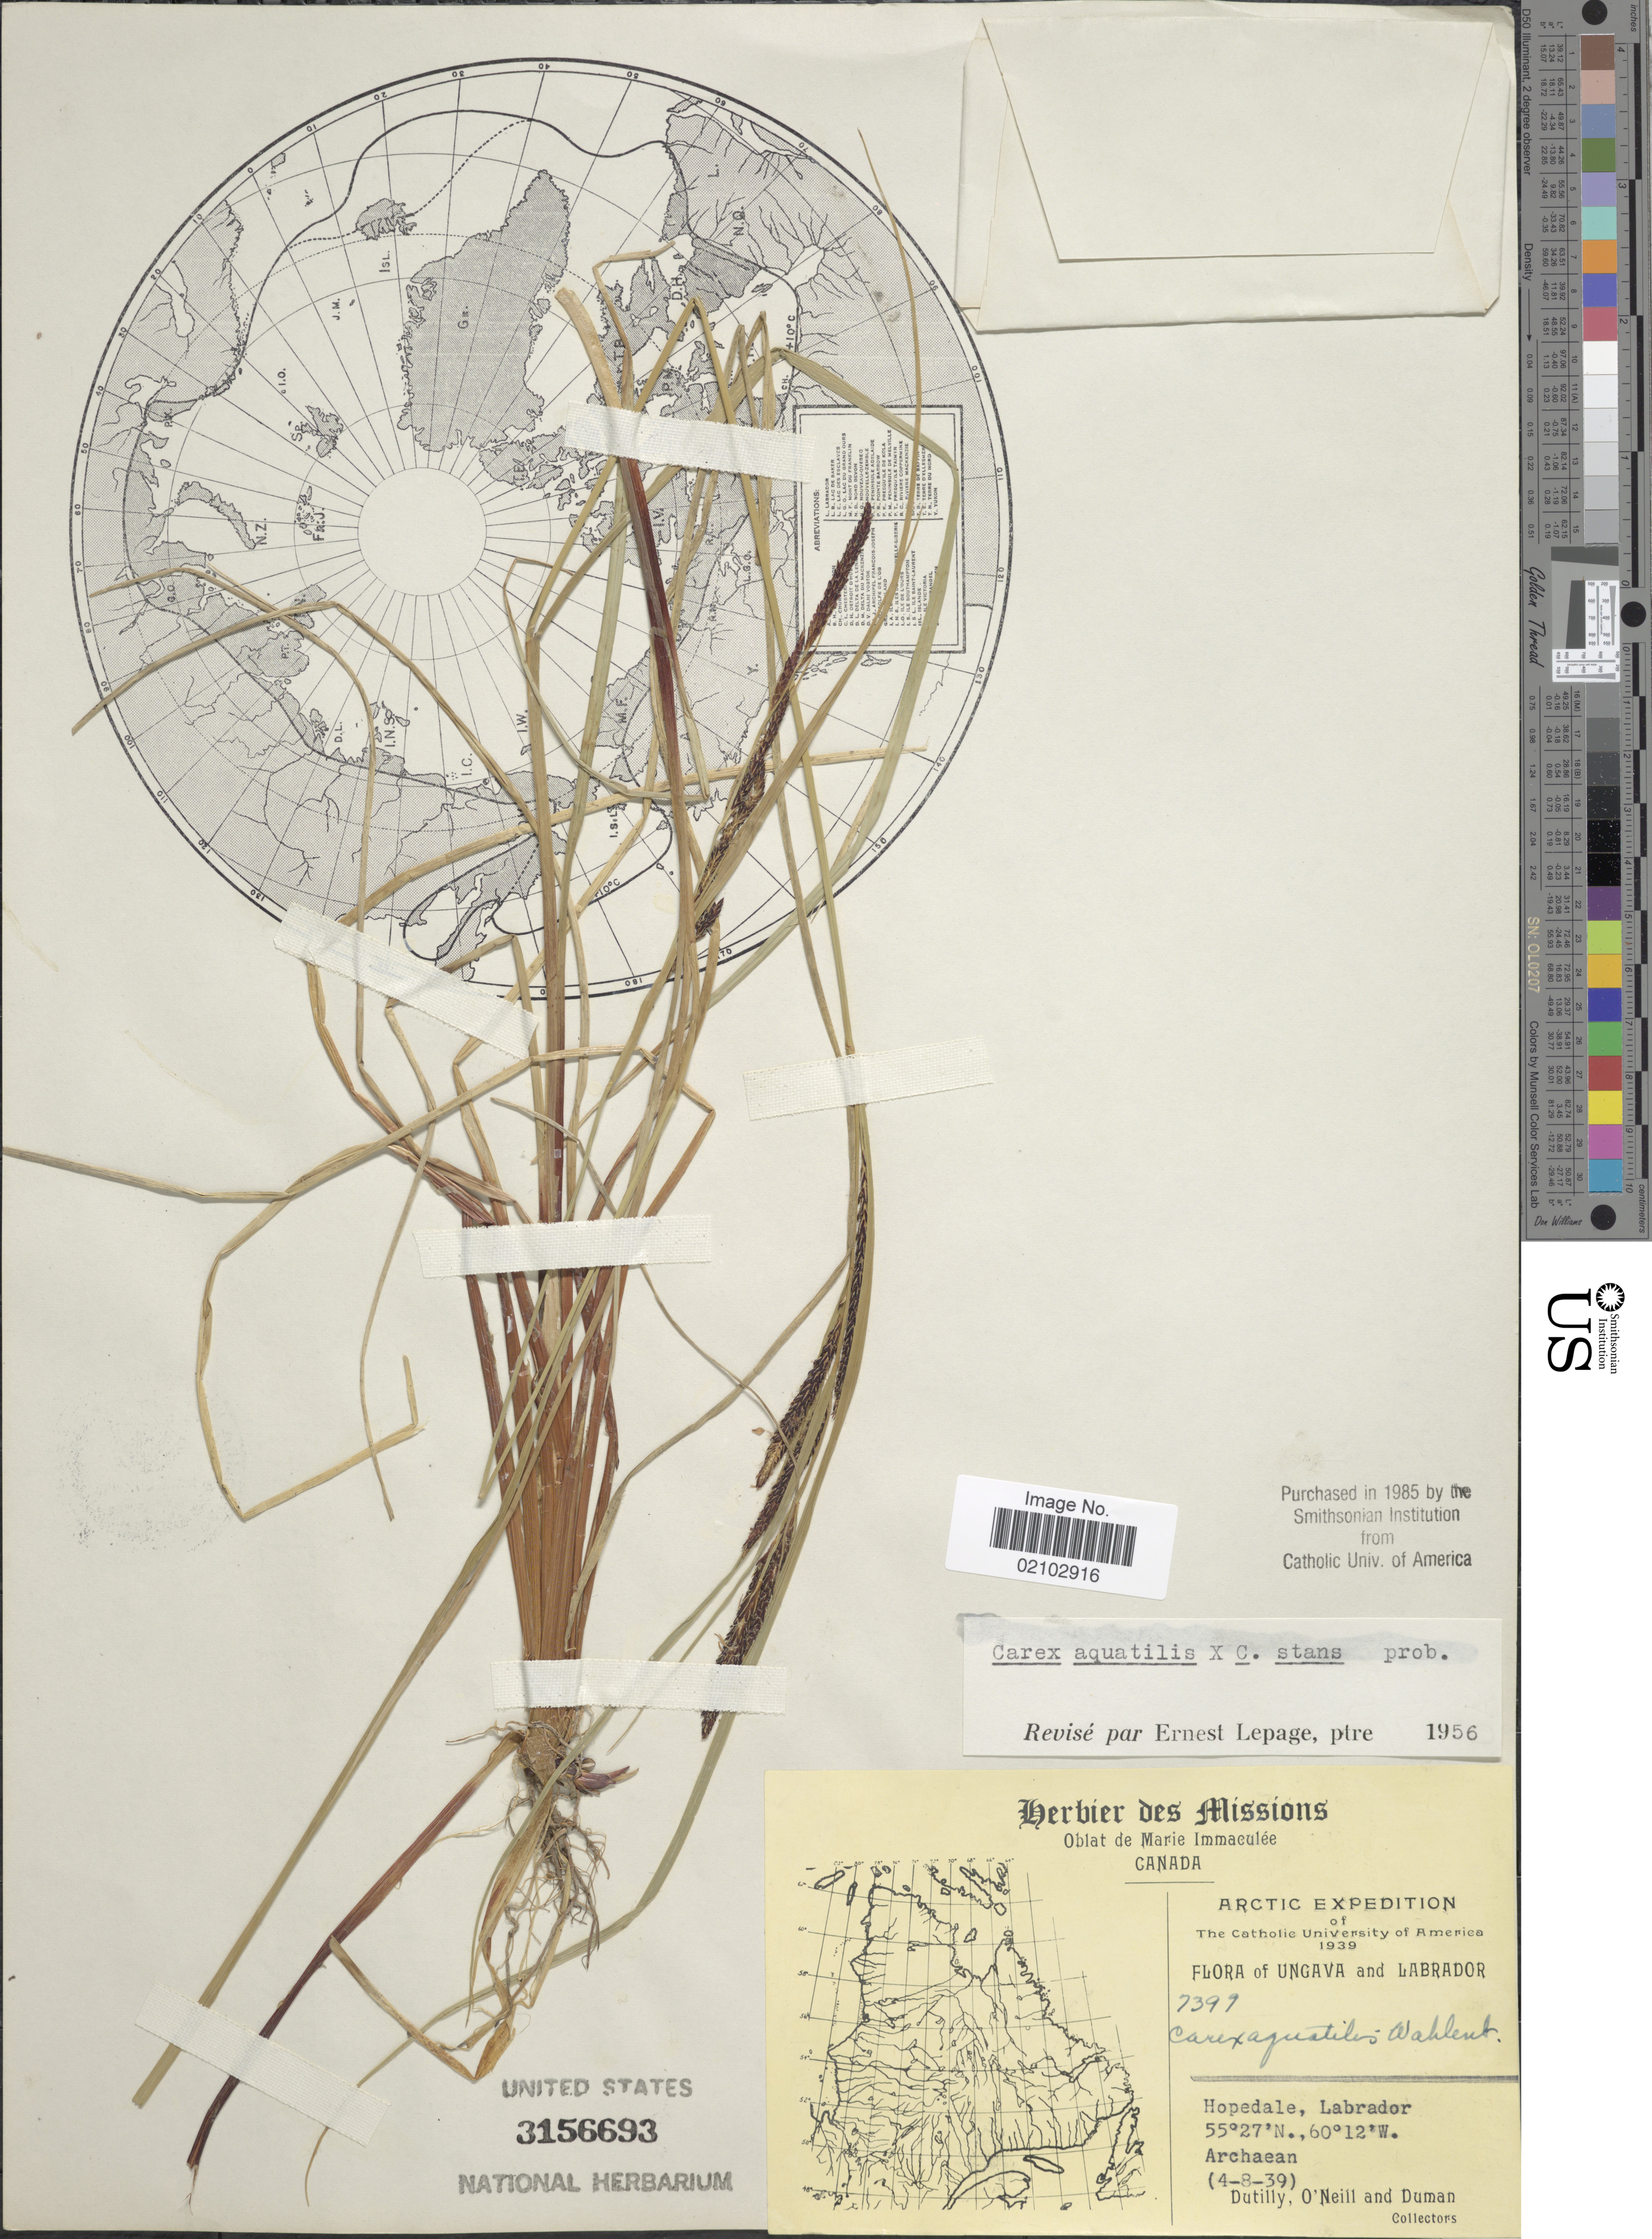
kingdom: Plantae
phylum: Tracheophyta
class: Liliopsida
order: Poales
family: Cyperaceae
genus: Carex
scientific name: Carex aquatilis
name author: Wahlenb.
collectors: -. Dutilly, -. O'Neill & -. Duman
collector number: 7399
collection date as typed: Transcribed d/m/y: 4/8/39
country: Canada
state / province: Newfoundland and Labrador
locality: Arctic, Hopedale, Labrador.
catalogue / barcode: US 3156693